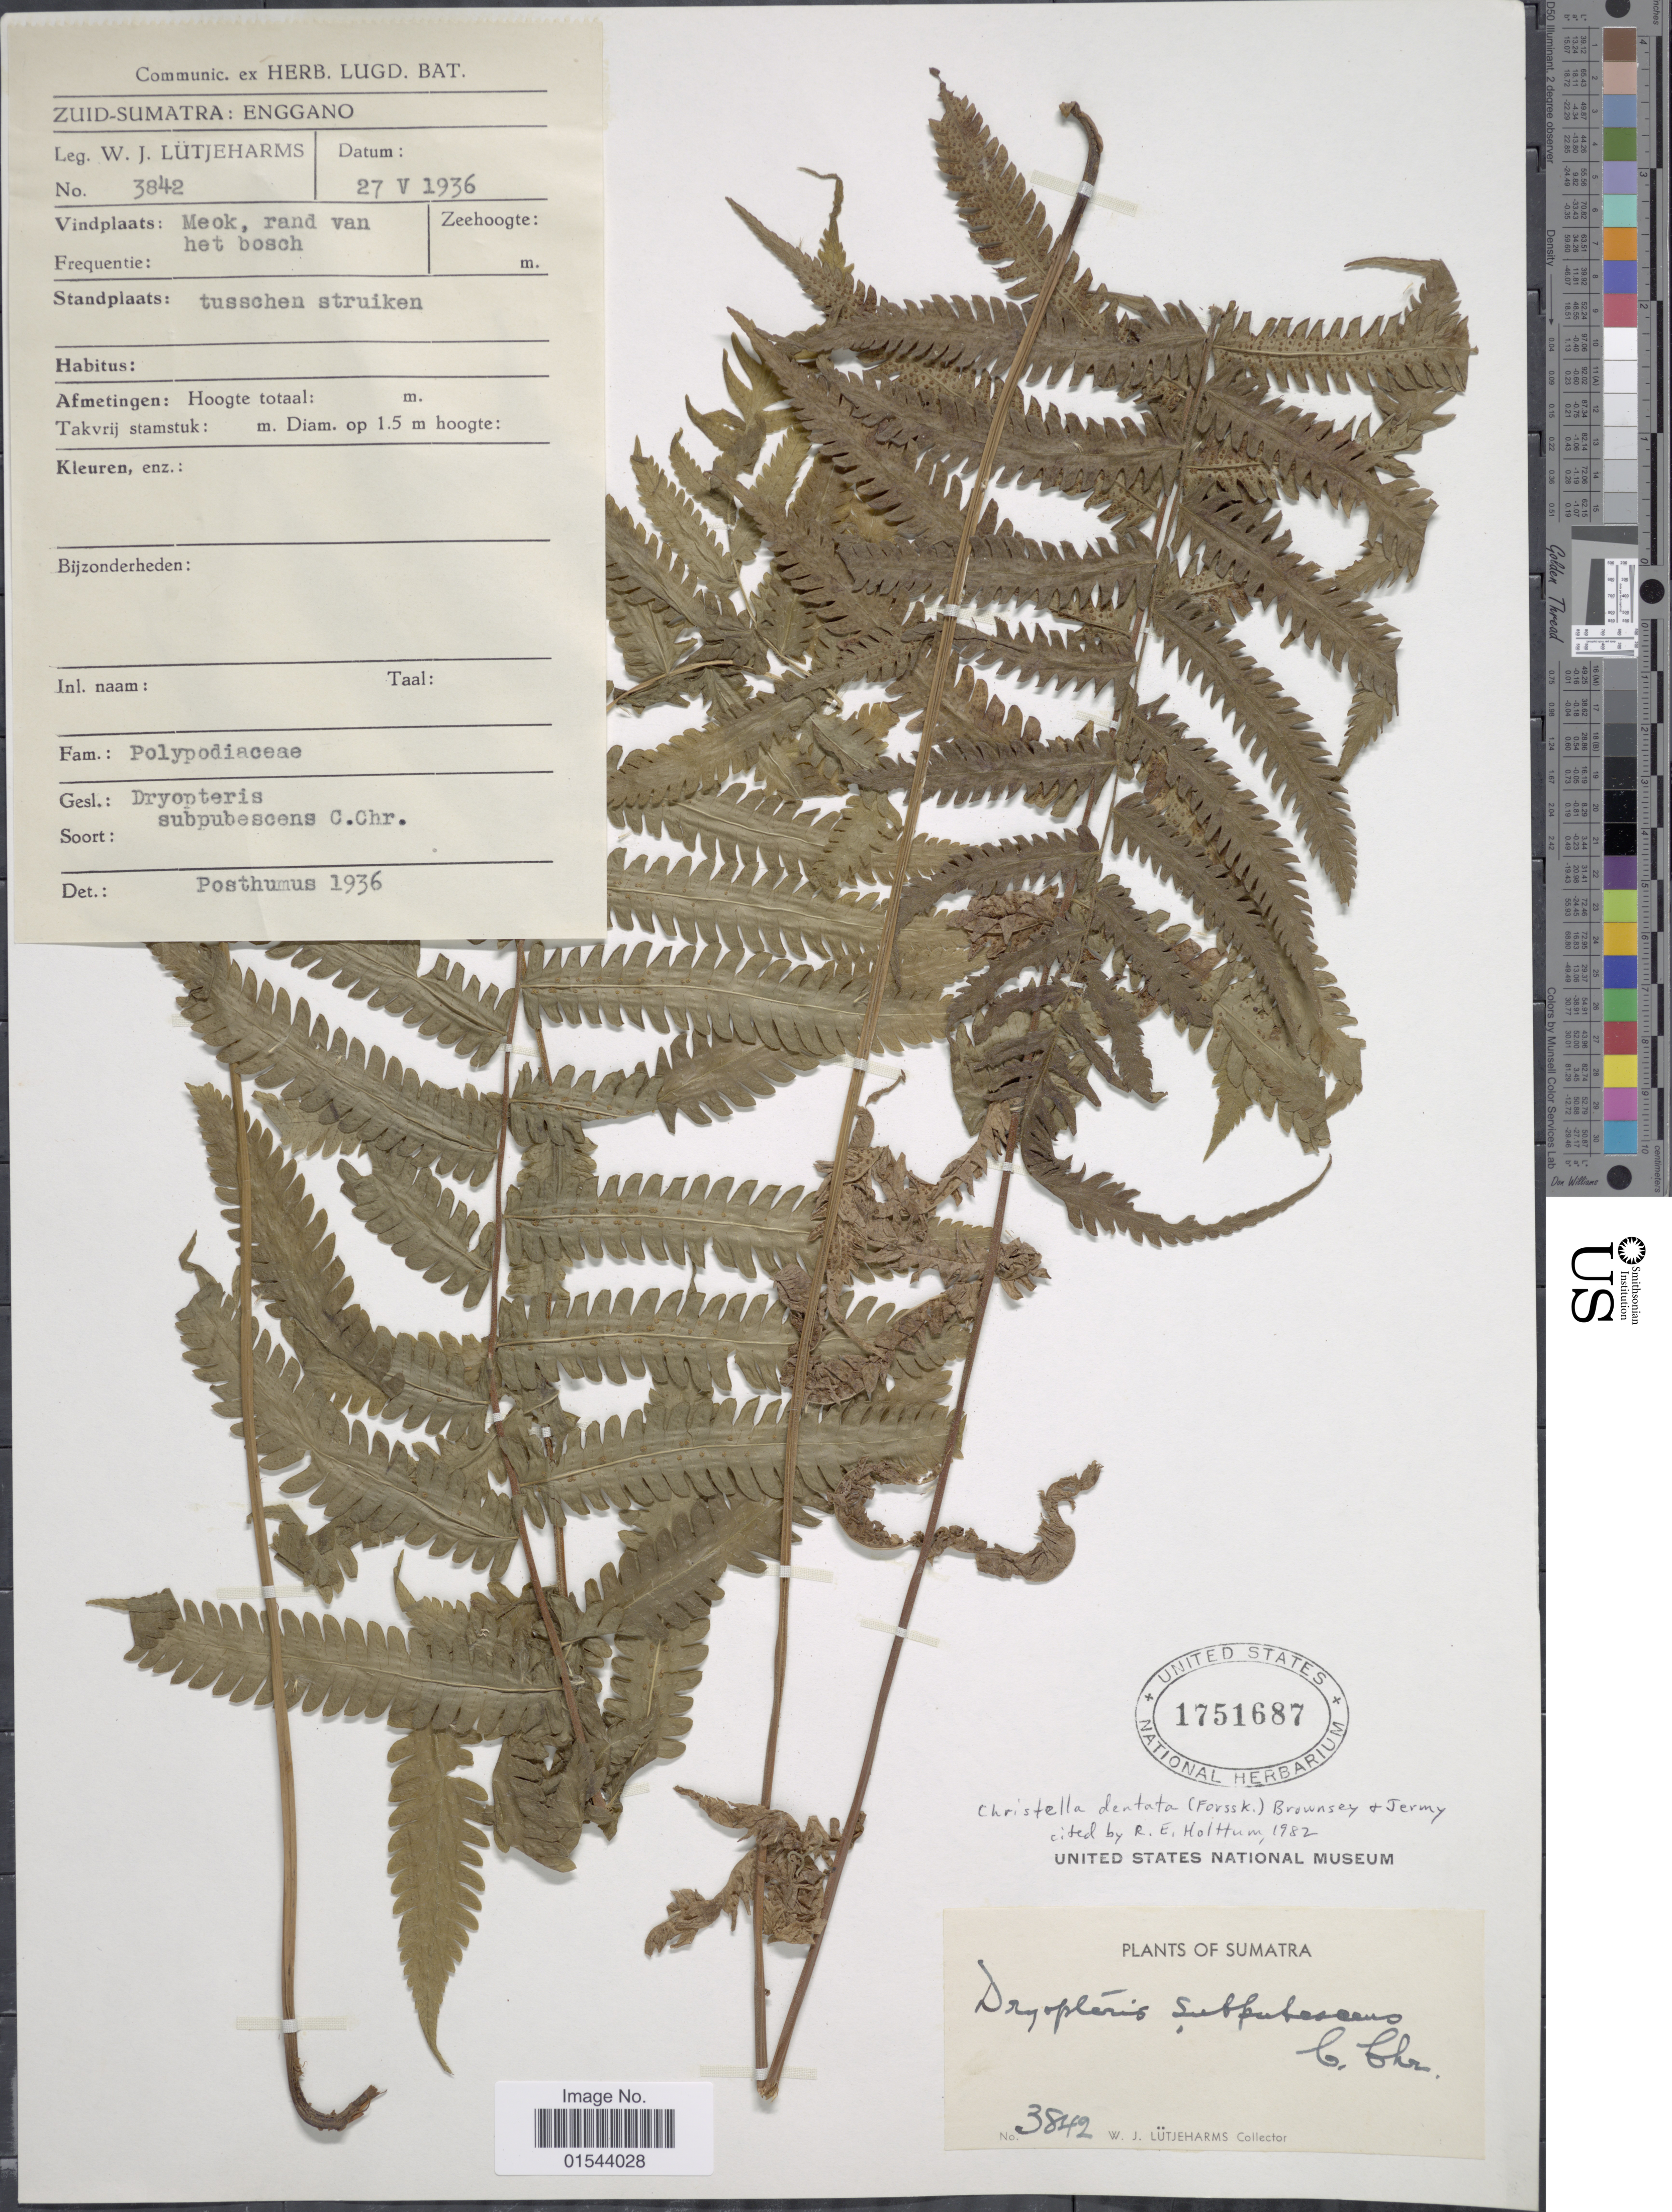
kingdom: Plantae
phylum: Tracheophyta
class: Polypodiopsida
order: Polypodiales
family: Thelypteridaceae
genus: Christella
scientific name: Christella dentata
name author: (Forssk.) Brownsey & Jermy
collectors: W. Lütjeharms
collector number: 3842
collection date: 1936-05-27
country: Indonesia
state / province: Sumatra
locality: Zuid-Sumatra: Enggano, Meok, rand van het bosch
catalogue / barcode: US 1751687